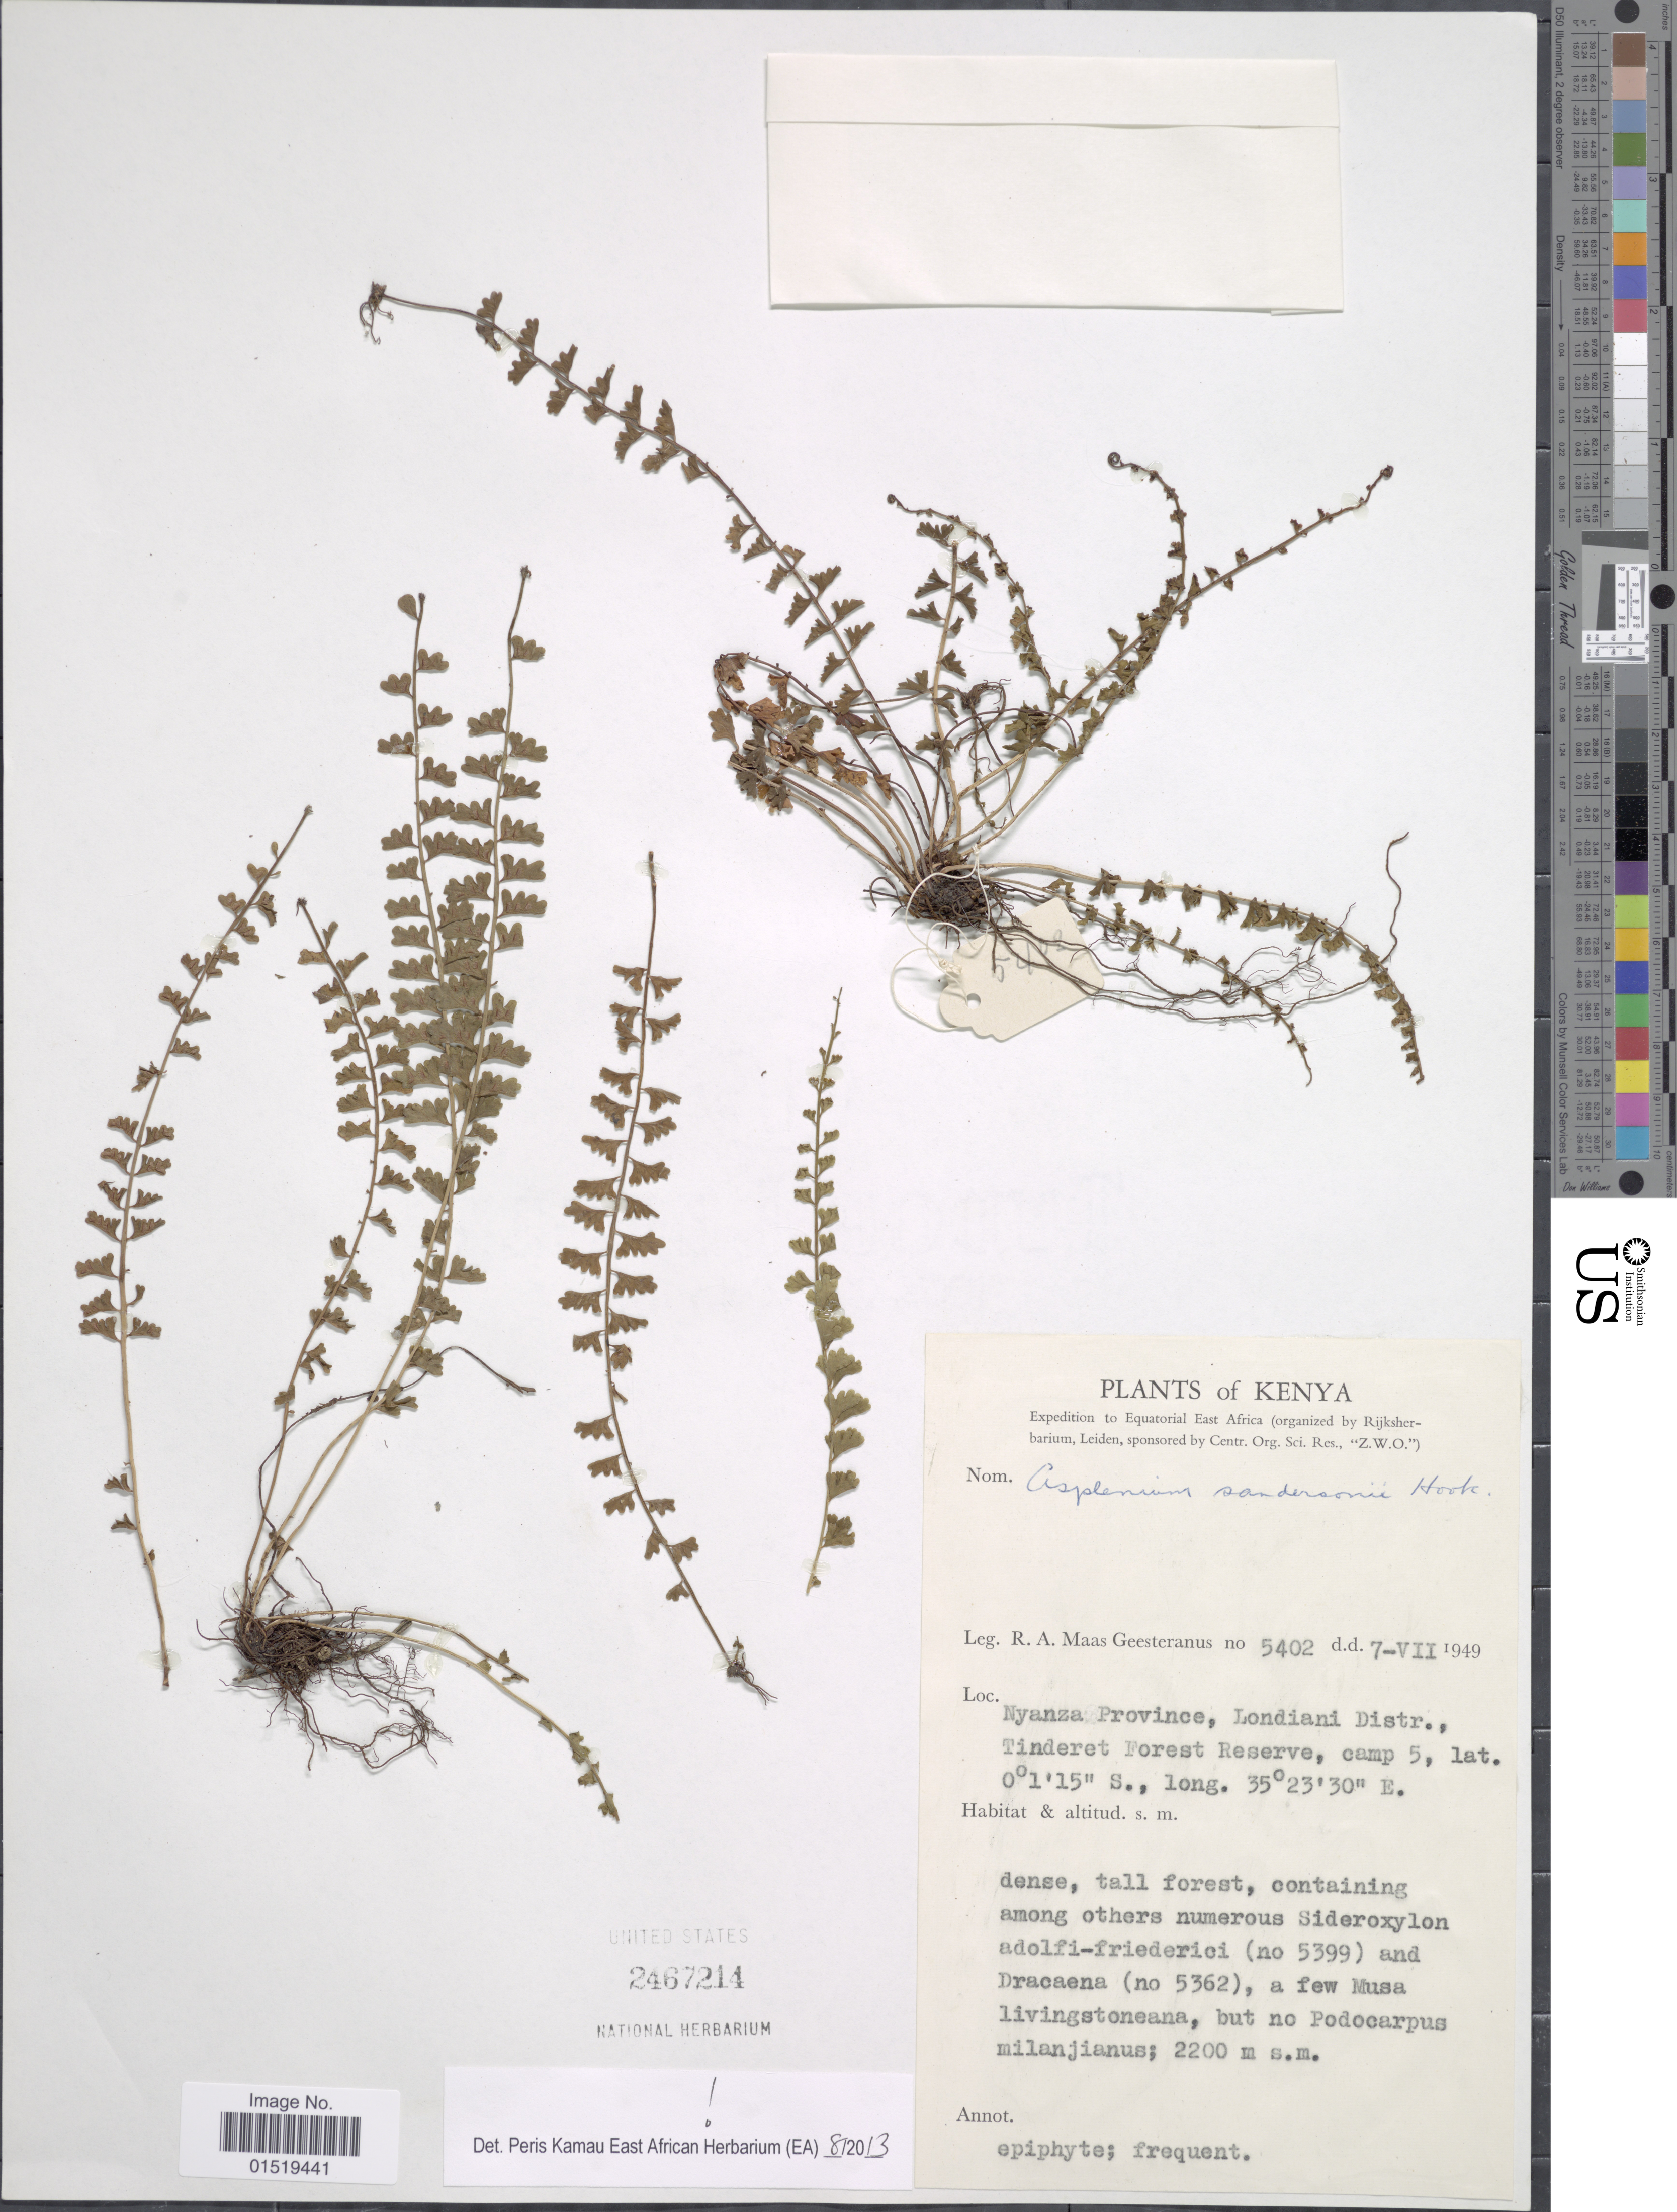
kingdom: Plantae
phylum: Tracheophyta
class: Polypodiopsida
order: Polypodiales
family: Aspleniaceae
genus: Asplenium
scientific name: Asplenium sandersonii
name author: Hook.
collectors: R. A. Maas Geesteranus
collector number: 5402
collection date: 1949-07-07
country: Kenya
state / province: Kericho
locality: Nyanza Province, Londiani Distr., Tinderet Forest Reserve, camp 5.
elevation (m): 2200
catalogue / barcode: US 2467214